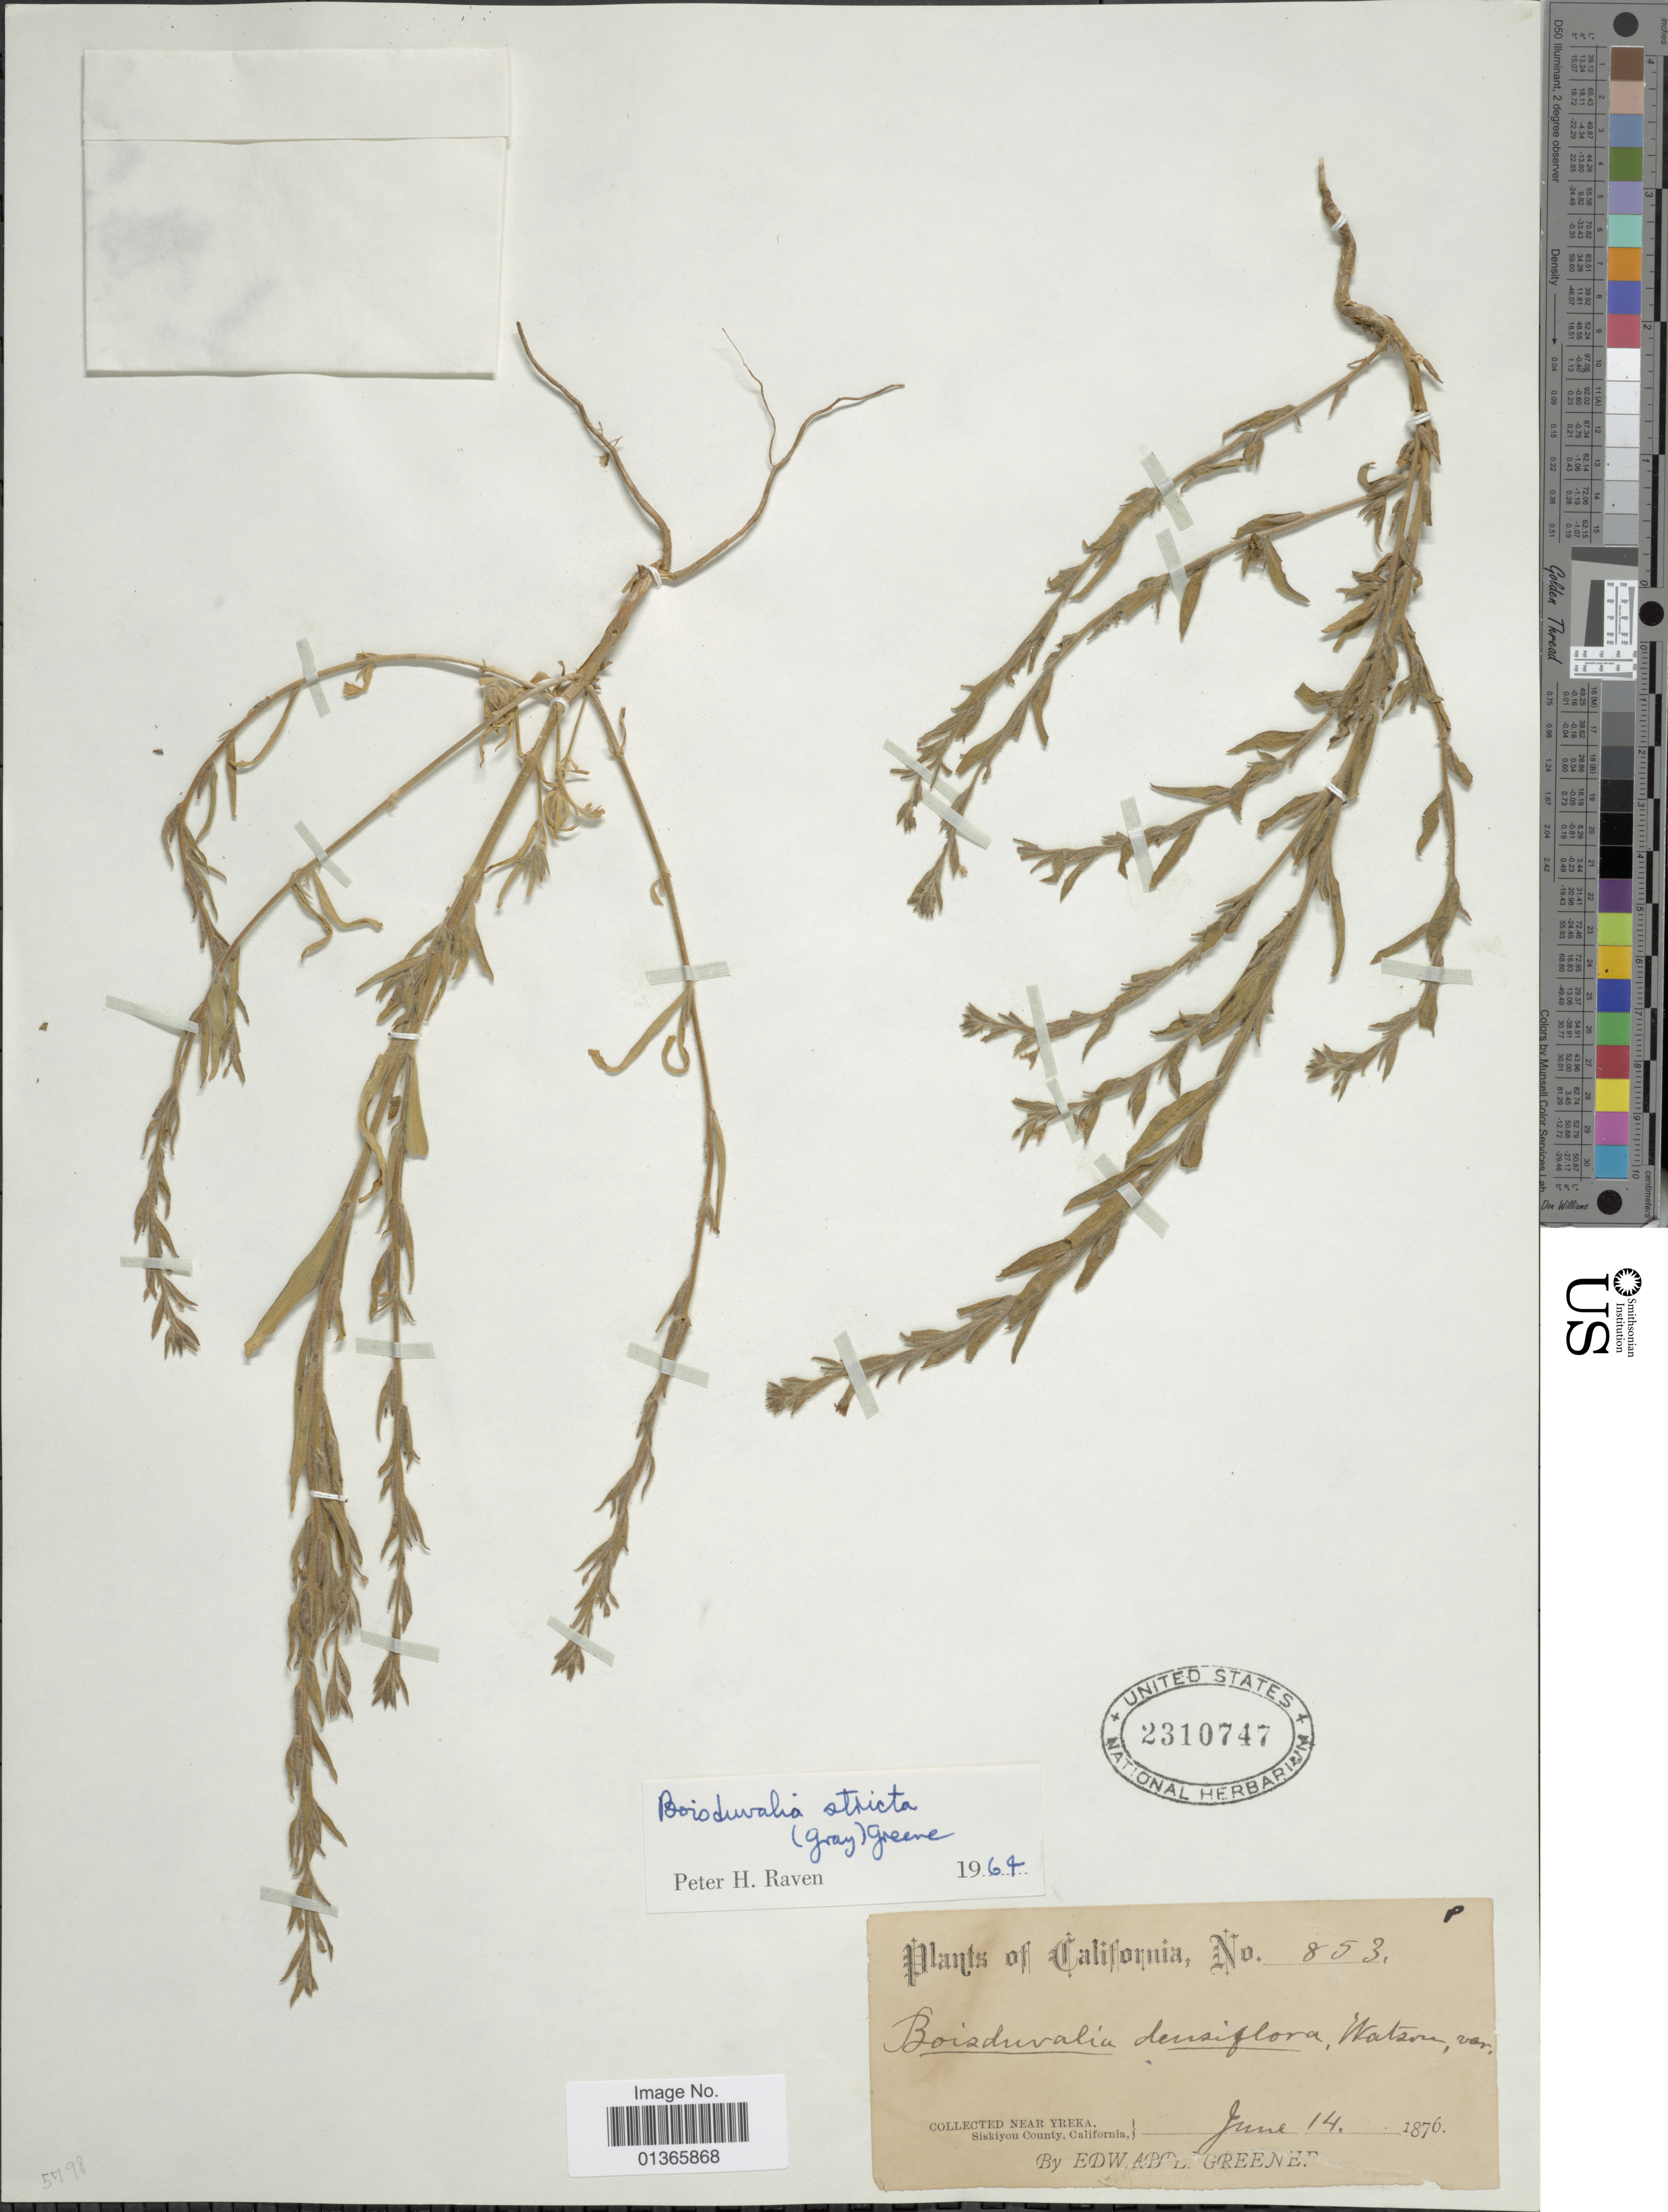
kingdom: Plantae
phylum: Tracheophyta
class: Magnoliopsida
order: Myrtales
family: Onagraceae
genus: Epilobium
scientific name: Epilobium torreyi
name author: (S. Watson) Hoch & P.H. Raven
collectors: E. L. Greene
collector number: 853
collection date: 1876-06-14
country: United States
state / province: California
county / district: Siskiyou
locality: Near Yreka, Siskiyou County.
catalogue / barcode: US 2310747